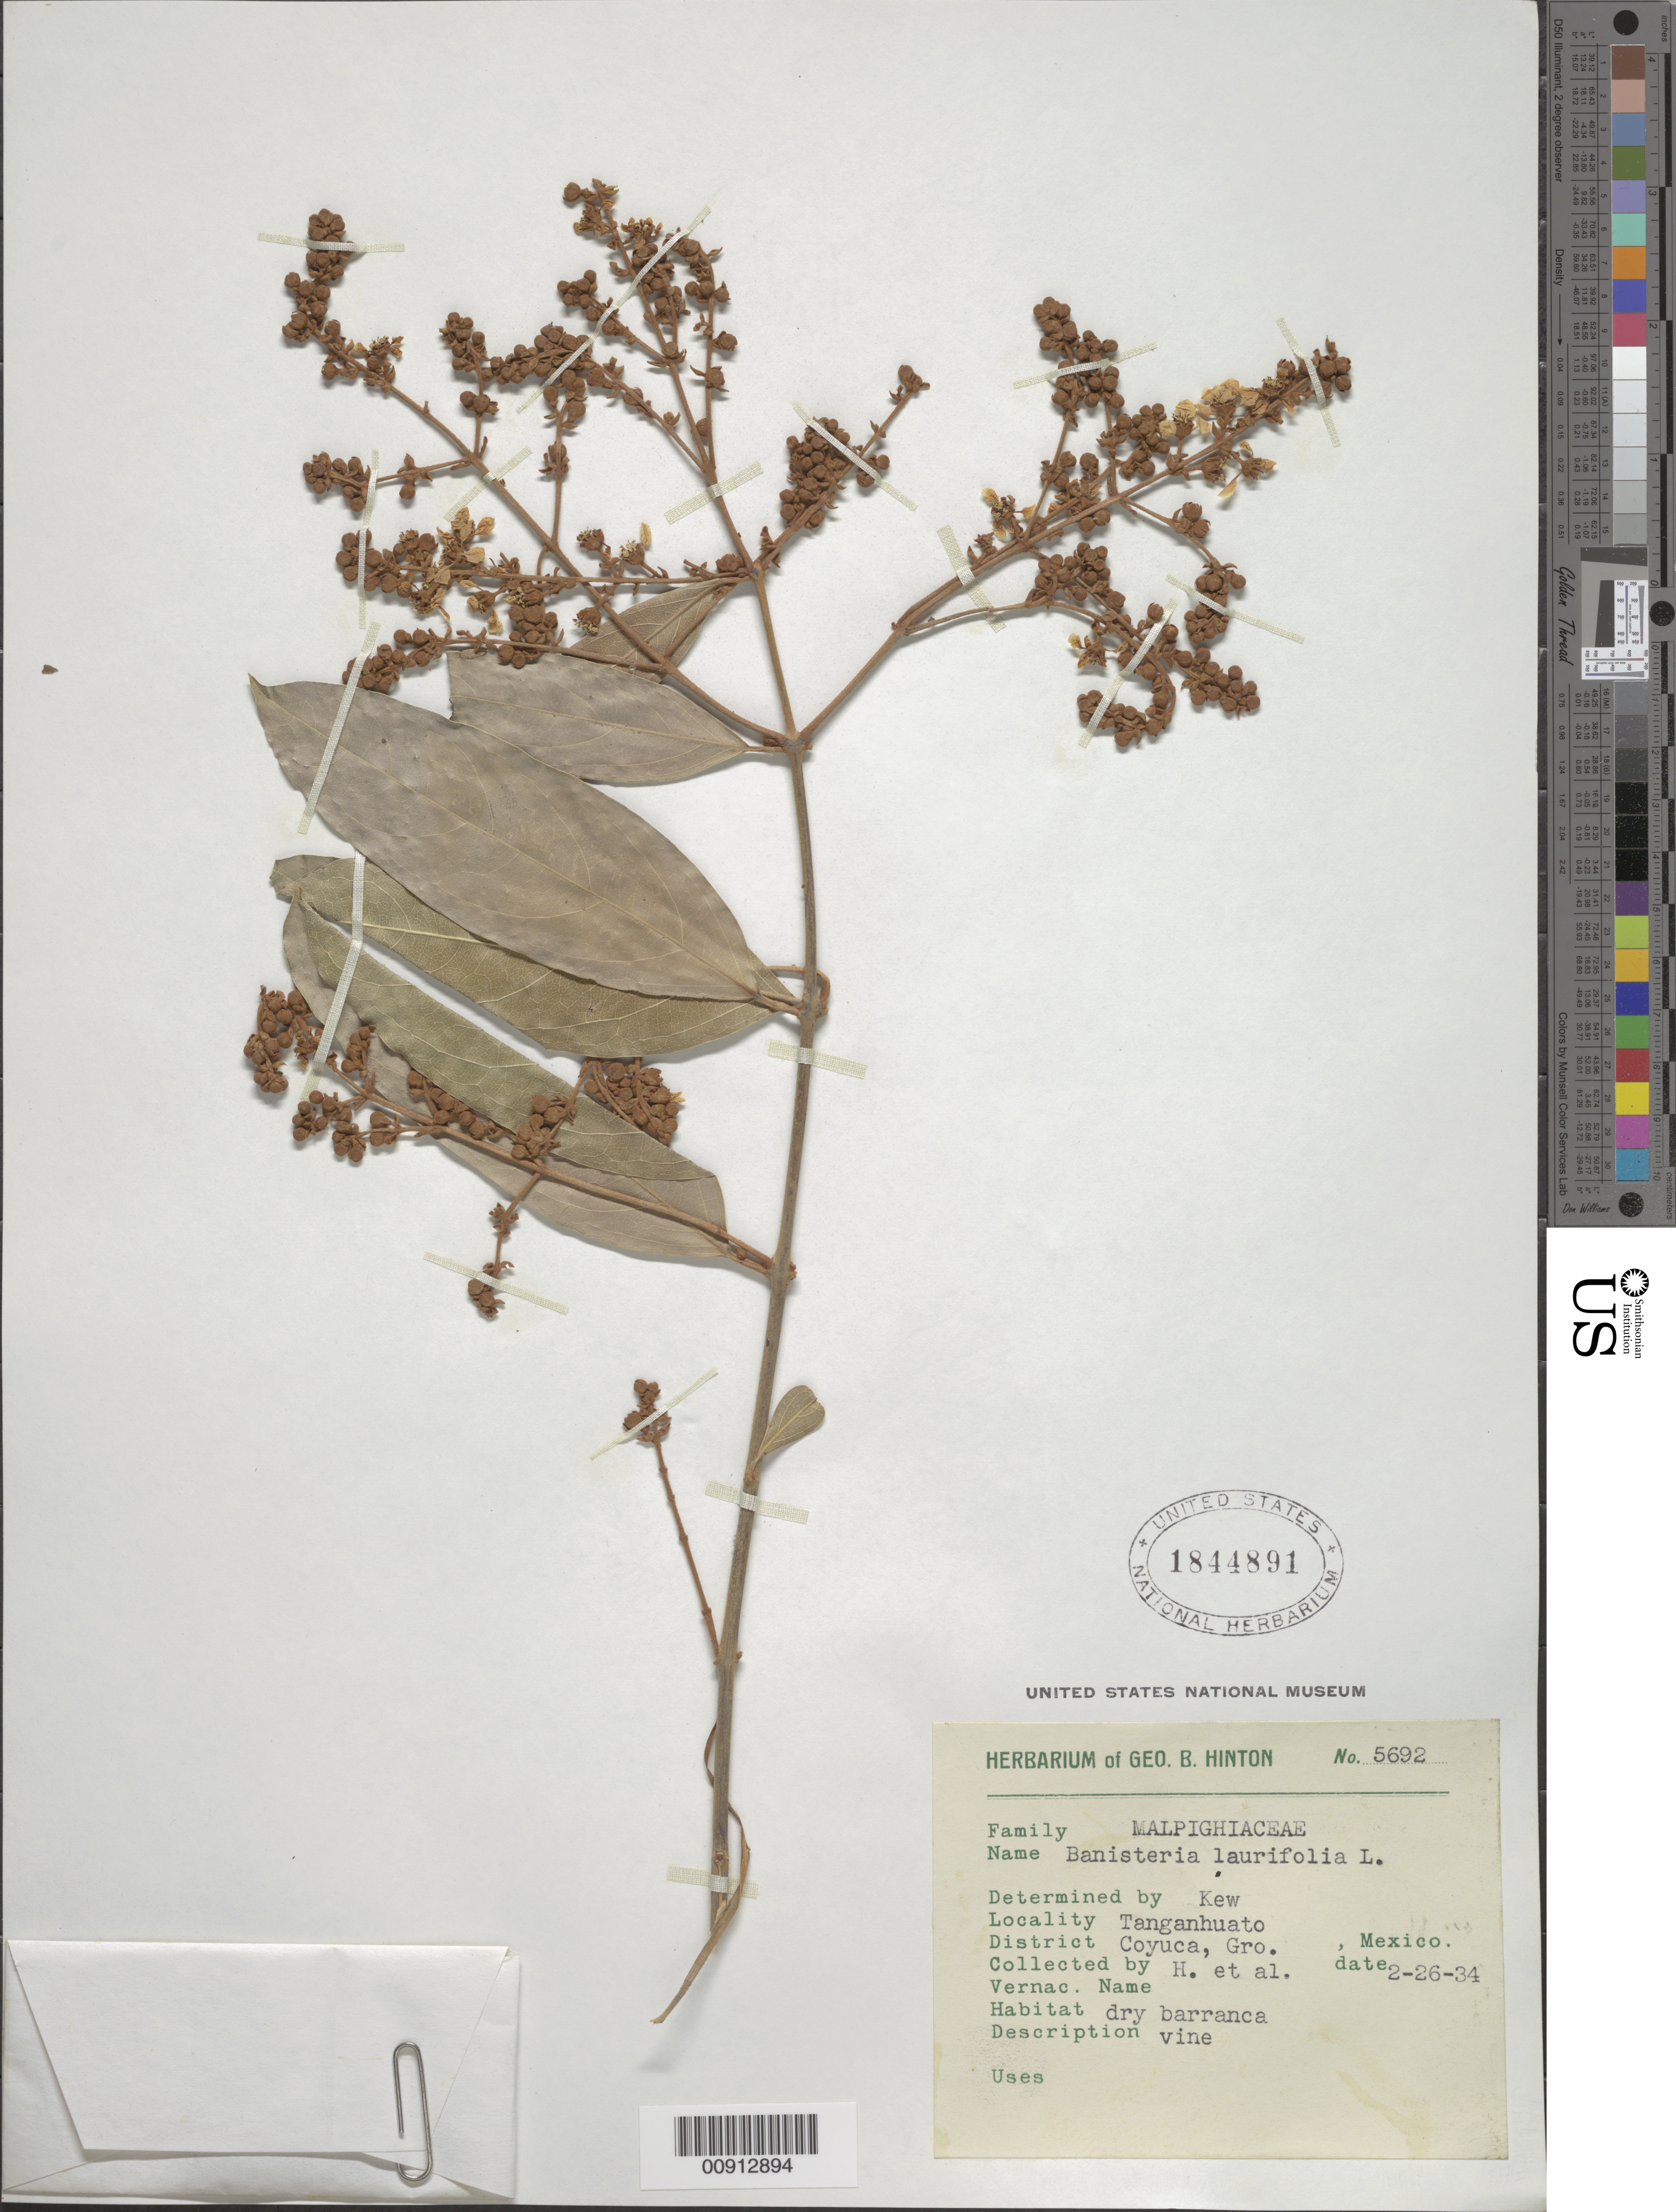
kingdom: Plantae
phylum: Tracheophyta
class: Magnoliopsida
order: Malpighiales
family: Malpighiaceae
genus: Heteropterys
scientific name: Heteropterys laurifolia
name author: (L.) A. Juss.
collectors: G. B. Hinton & et al.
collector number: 5692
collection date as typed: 26 Feb 1934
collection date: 1934-02-26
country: Mexico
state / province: Guerrero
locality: Tanganhuato, District Coyuca, Guerrero.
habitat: Dry barranca.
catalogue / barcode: US 1844891